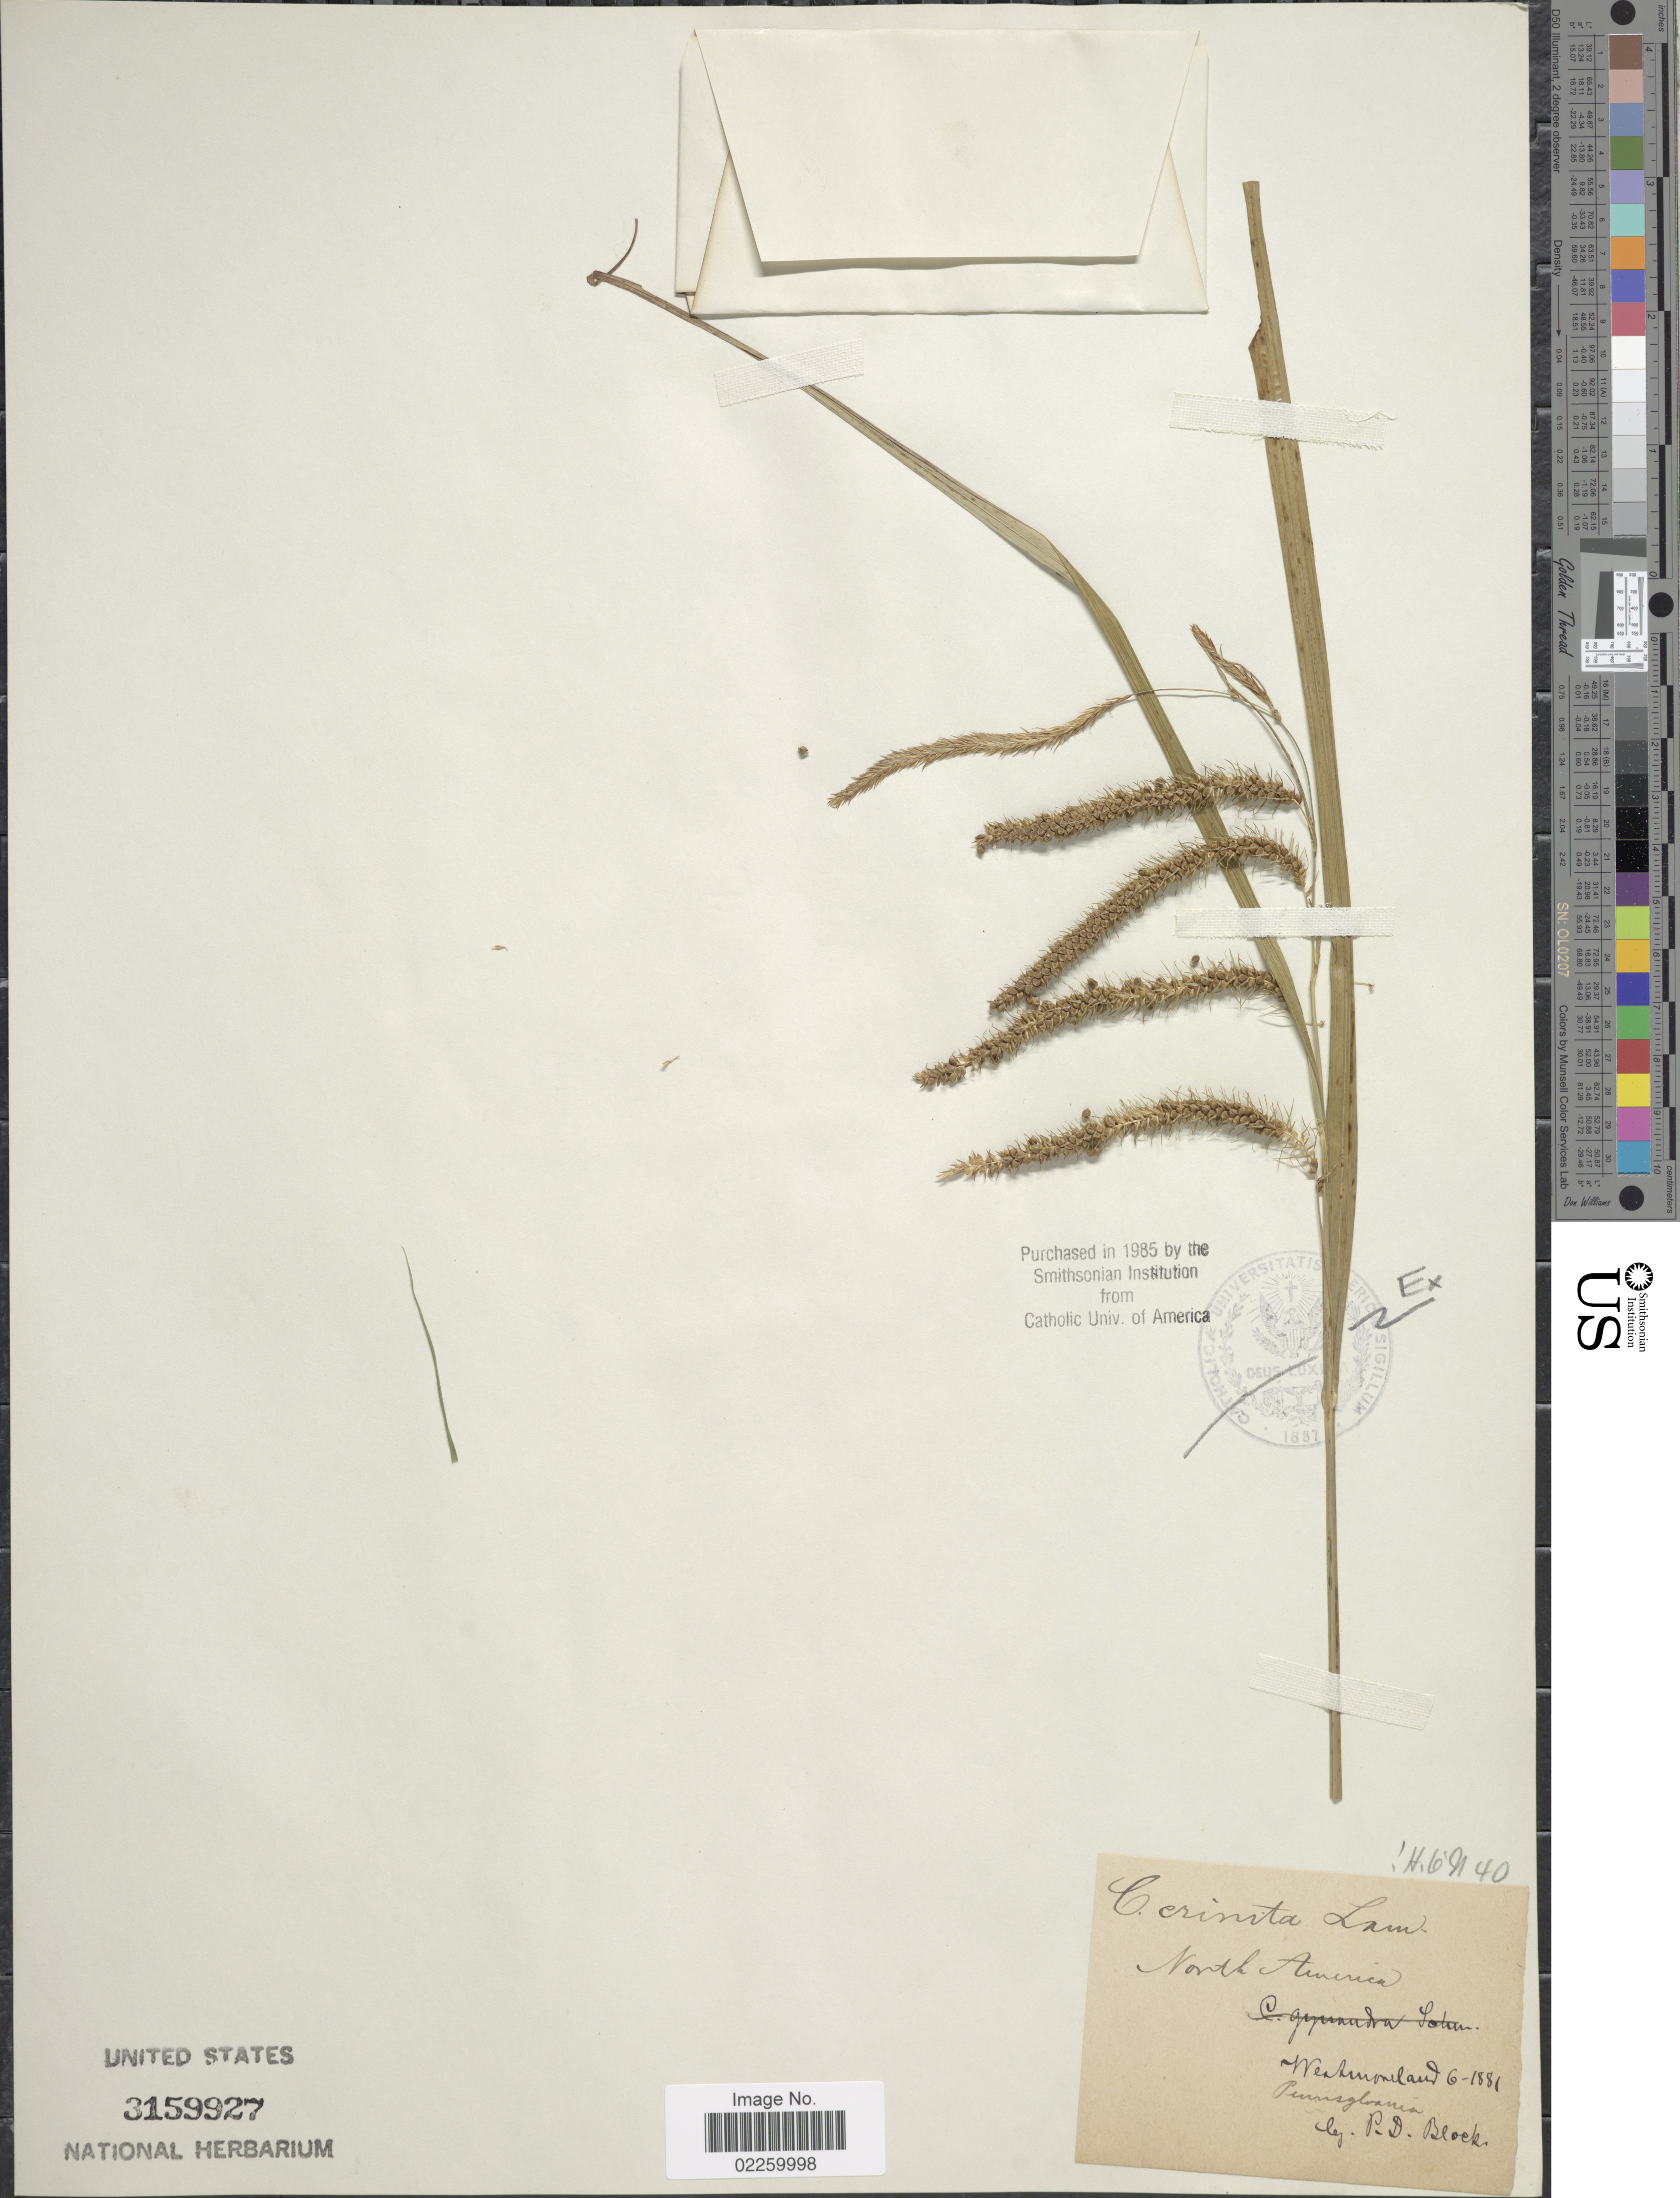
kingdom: Plantae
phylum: Tracheophyta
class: Liliopsida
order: Poales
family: Cyperaceae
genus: Carex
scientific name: Carex crinita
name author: Lam.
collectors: P. De Block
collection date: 1881-06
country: United States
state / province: Pennsylvania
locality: North America, Westmoreland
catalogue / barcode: US 3159927